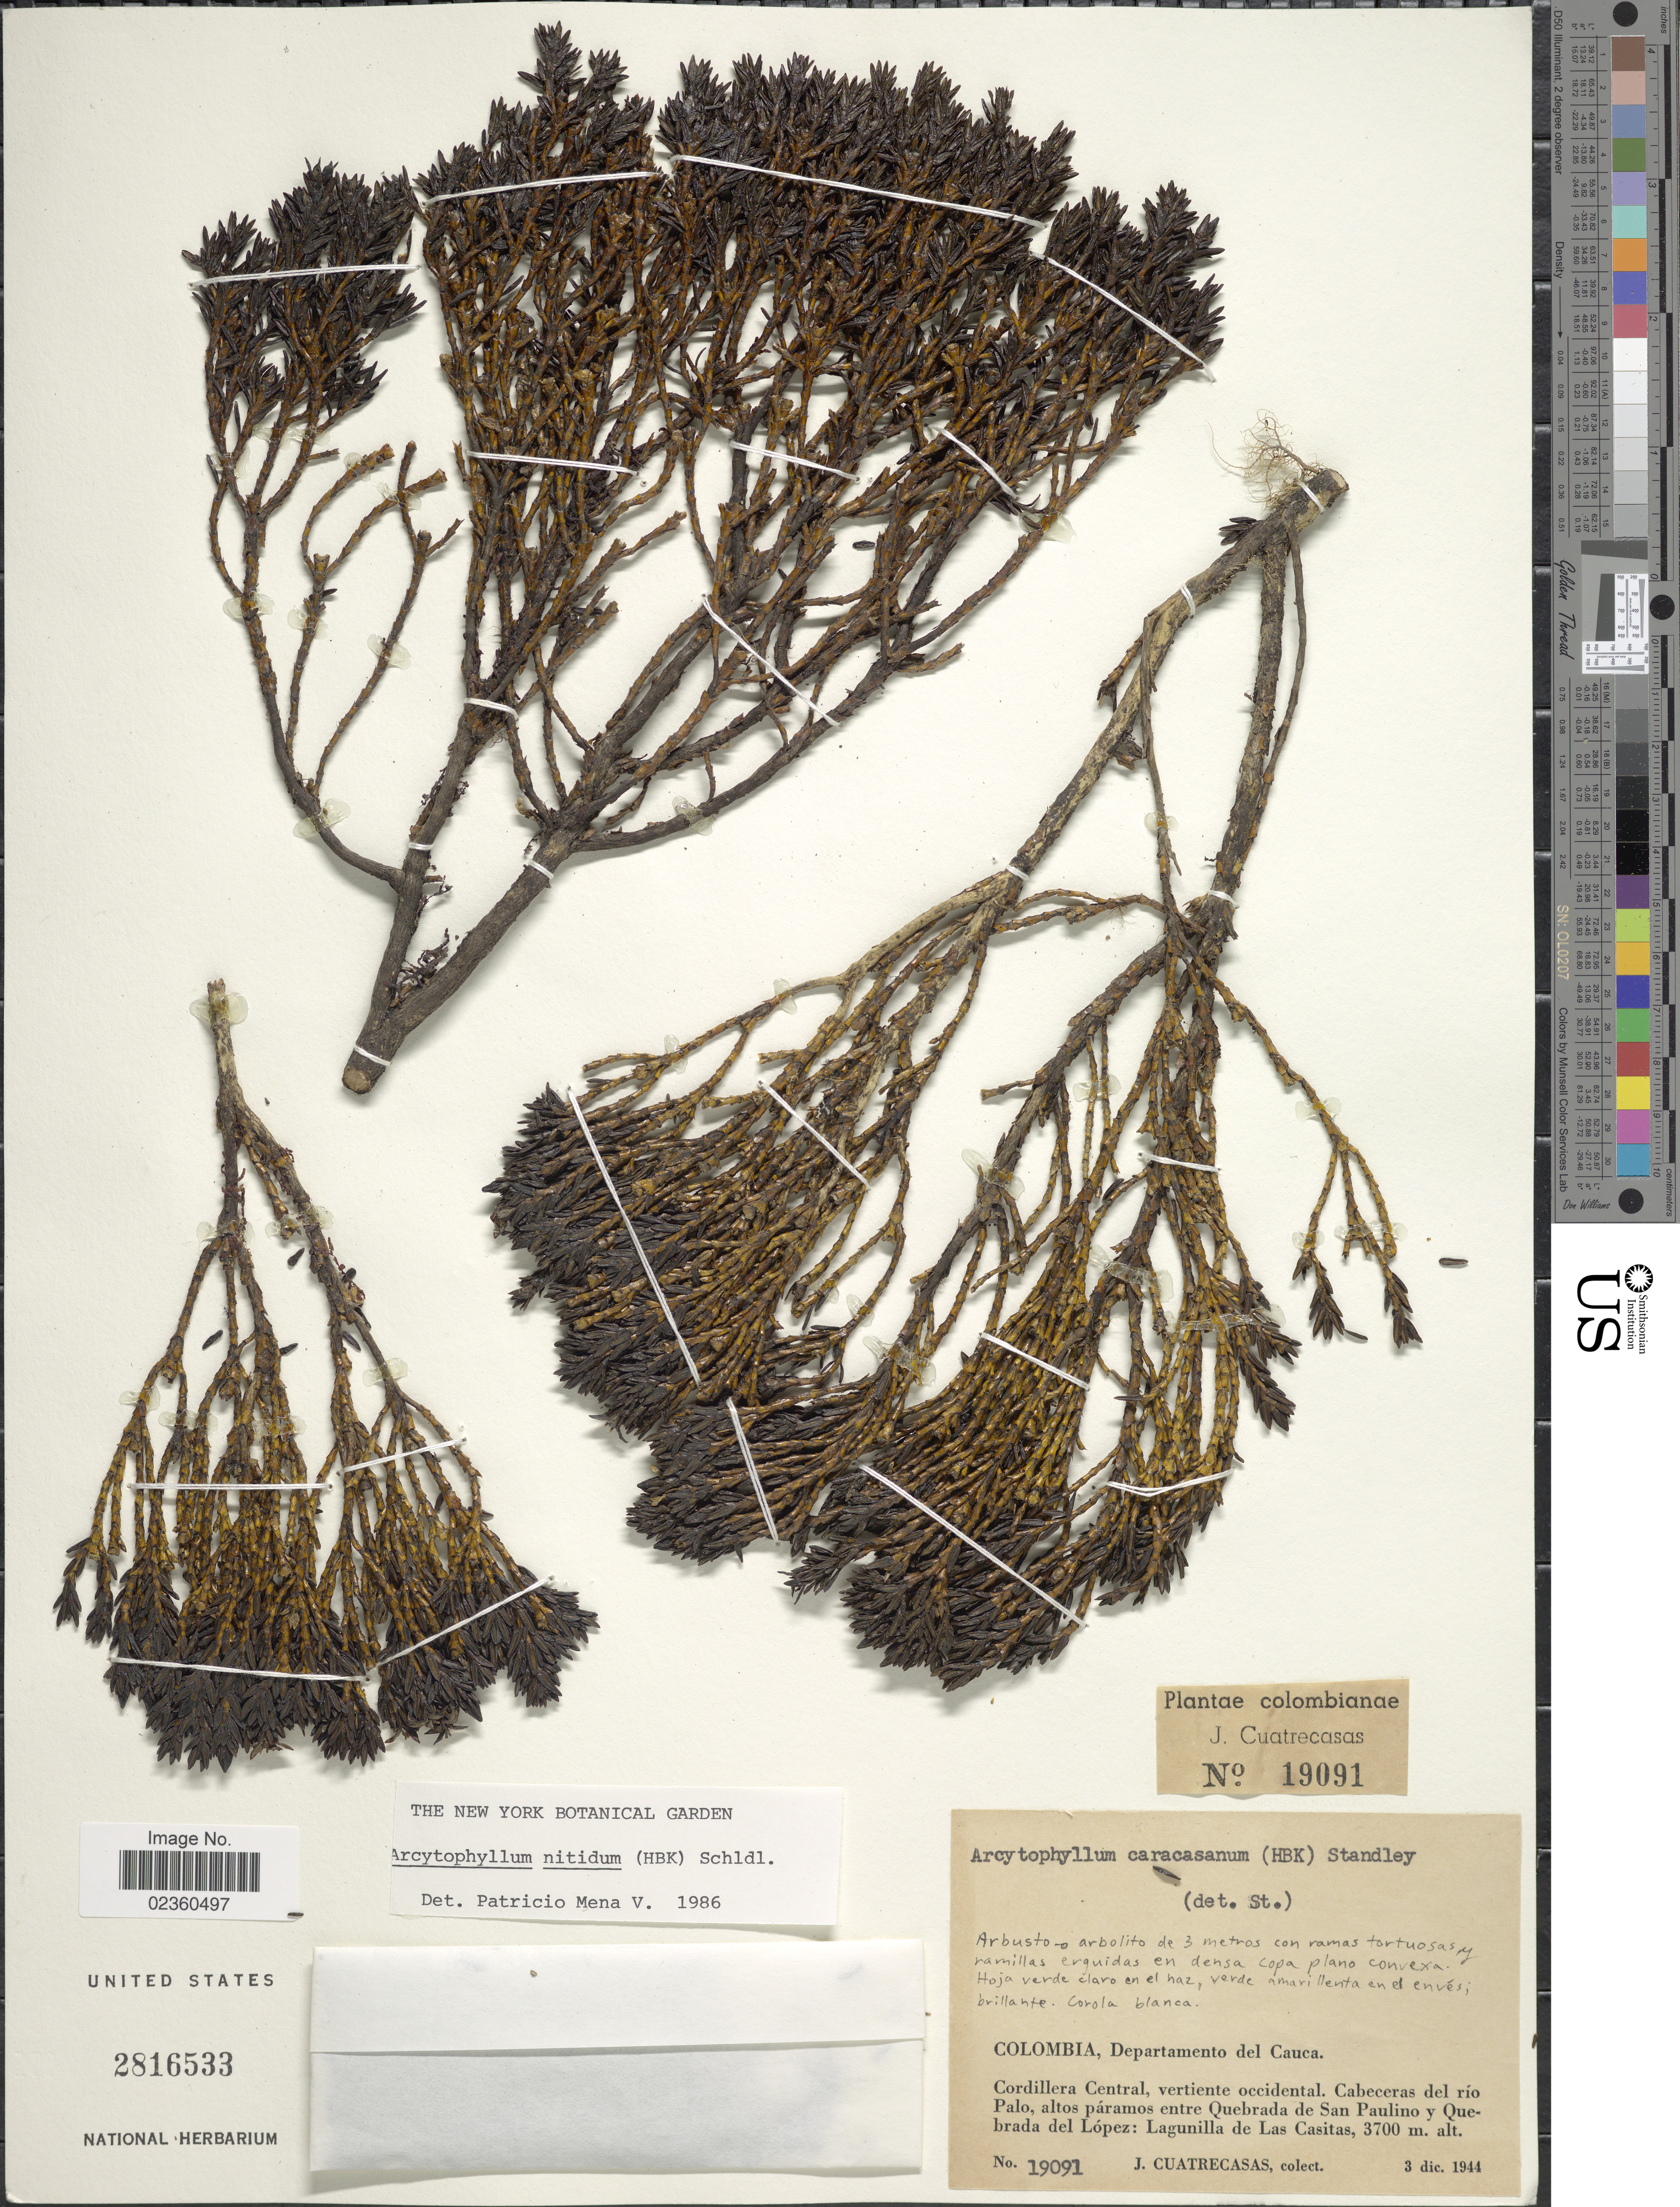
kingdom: Plantae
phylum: Tracheophyta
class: Magnoliopsida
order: Gentianales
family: Rubiaceae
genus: Arcytophyllum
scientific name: Arcytophyllum nitidum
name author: (Kunth) Schltdl.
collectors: J. Cuatrecasas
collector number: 19091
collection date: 1944-12-03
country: Colombia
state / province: Cauca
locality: Departamento del Cauca, Cordillera Central, vertiente occidental. Cabeceras del río Palo, altos páramos entre Quebrada de San Paulino y Quebrada del López: Lagunilla de Las Casitas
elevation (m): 3700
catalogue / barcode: US 2816533